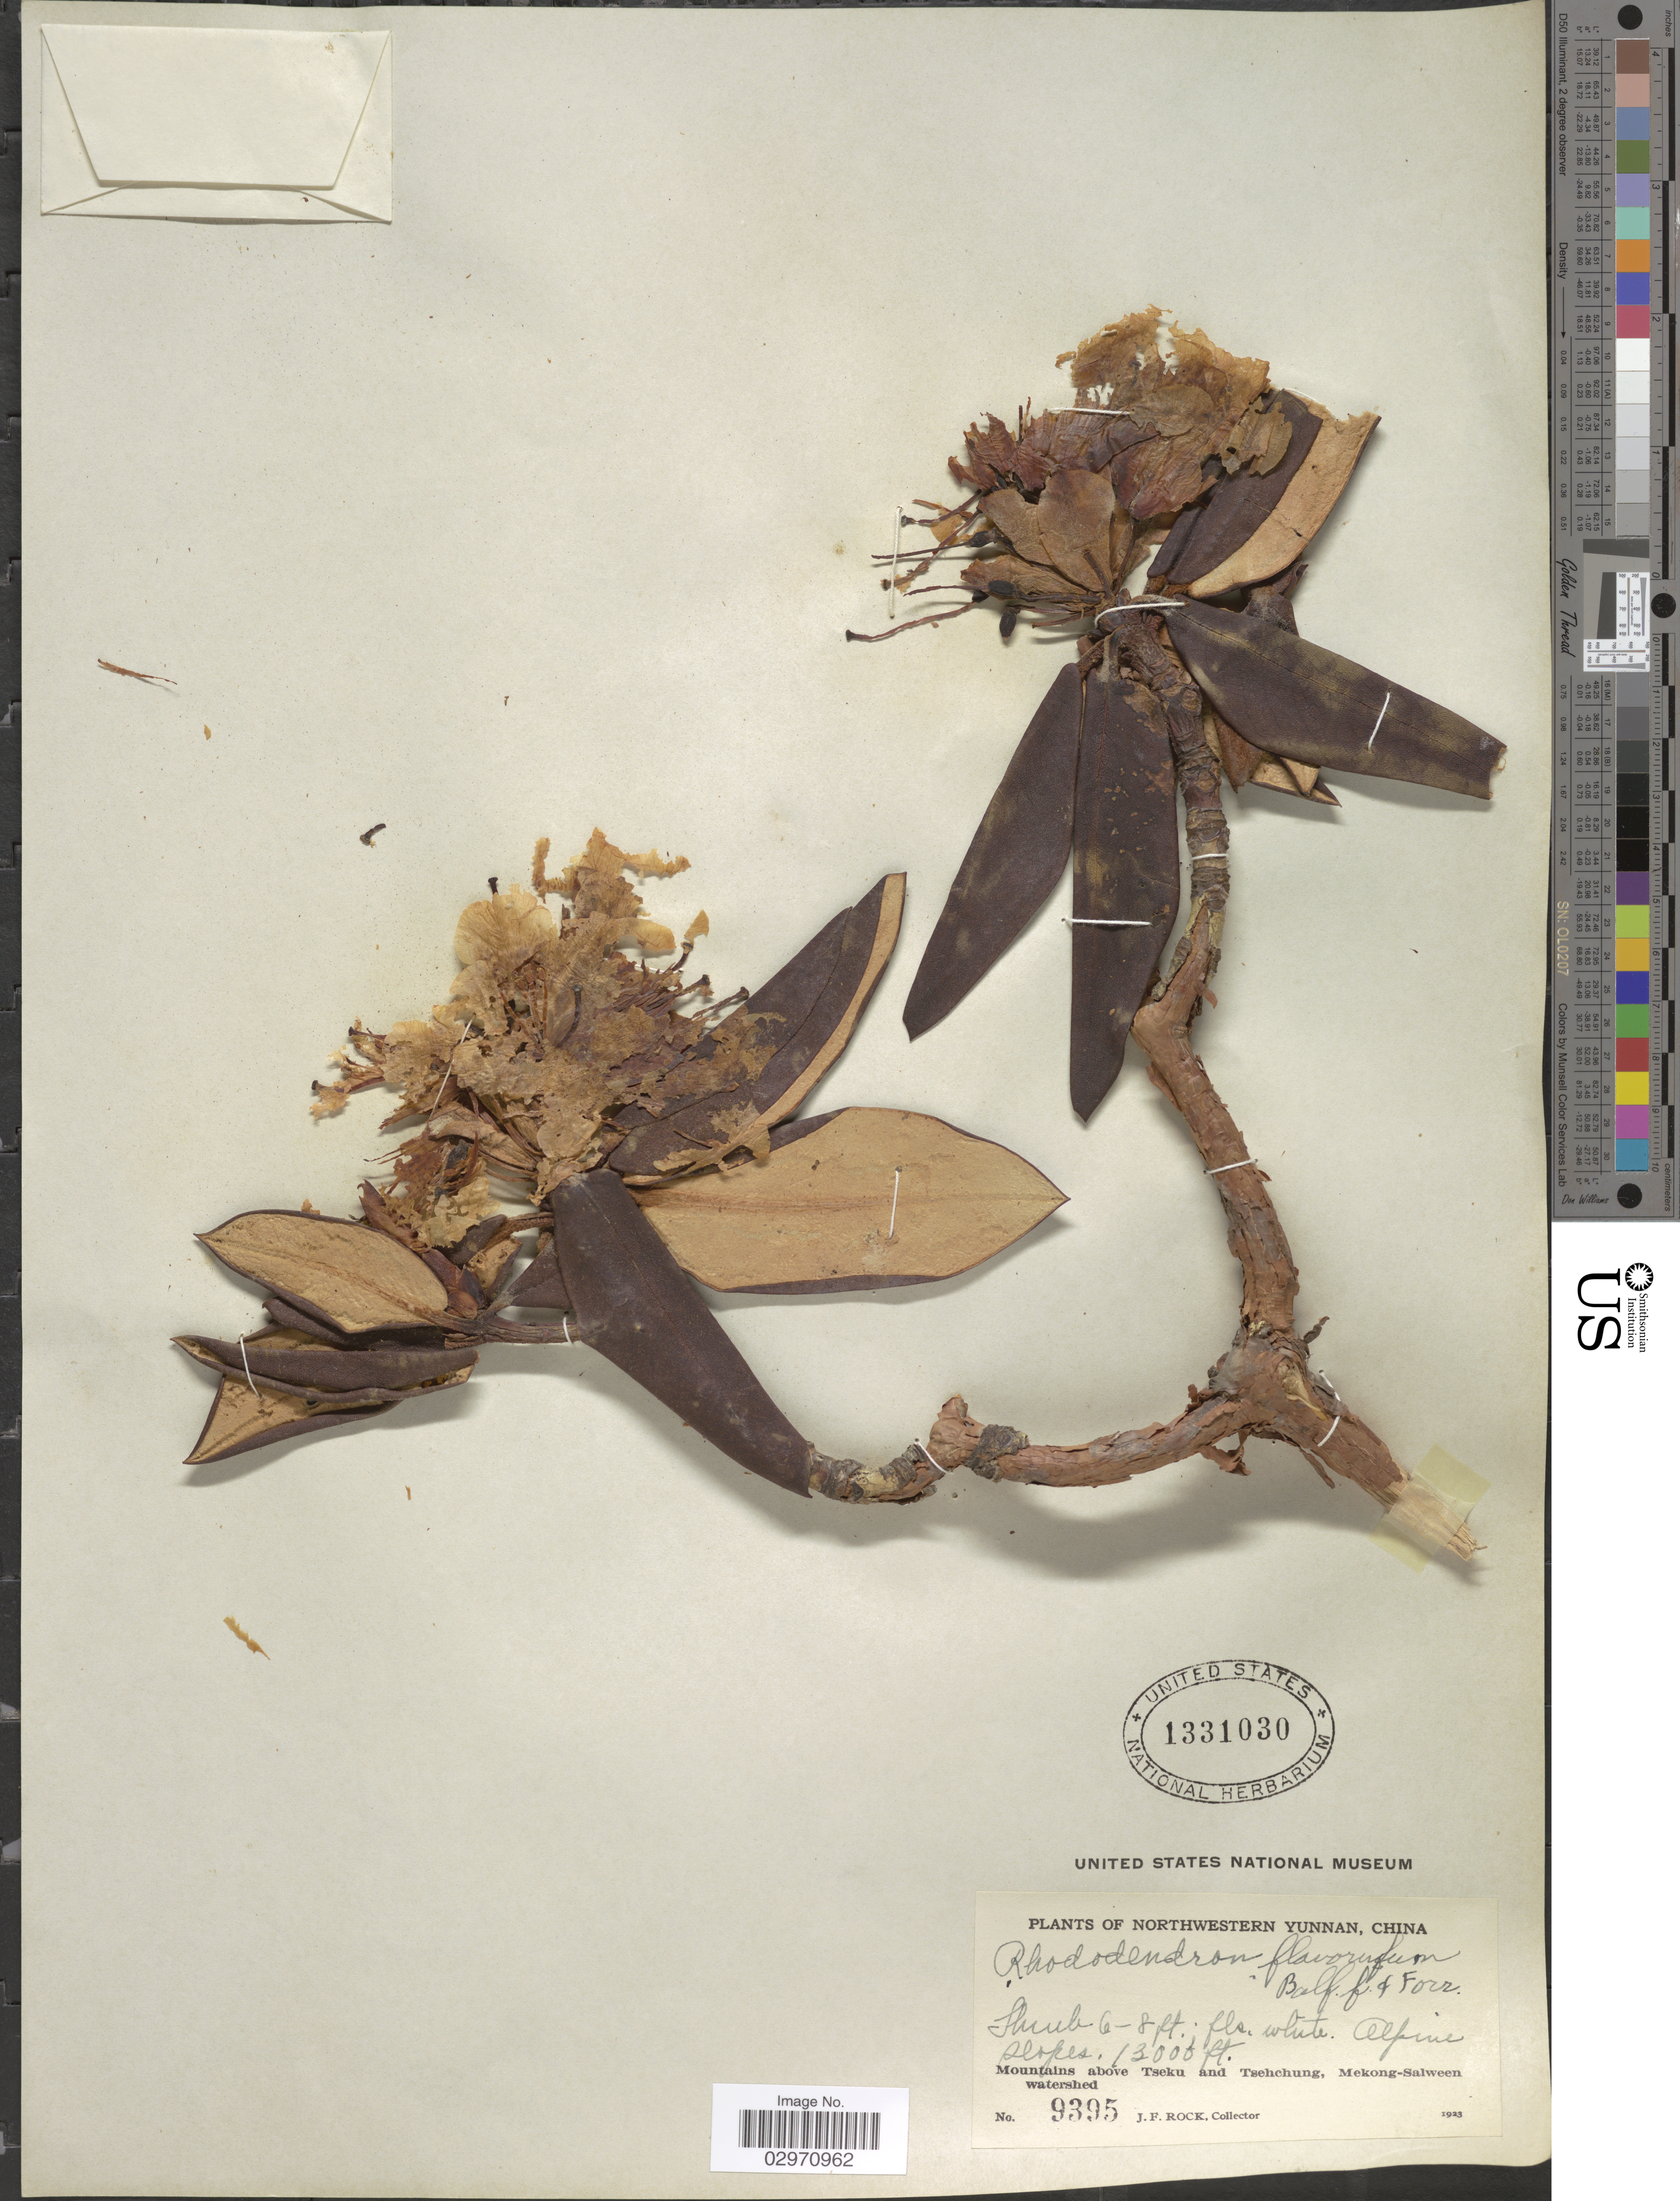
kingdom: Plantae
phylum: Tracheophyta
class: Magnoliopsida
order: Ericales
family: Ericaceae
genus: Rhododendron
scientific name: Rhododendron flavorufum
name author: Balf. f. & Forrest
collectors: J. Rock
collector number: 9395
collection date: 1923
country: China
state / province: Yunnan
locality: Northwestern Yunnan. Mountains above Tseku and Tsehchung, Mekong-Salween watershed.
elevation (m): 3962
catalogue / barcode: US 1331030